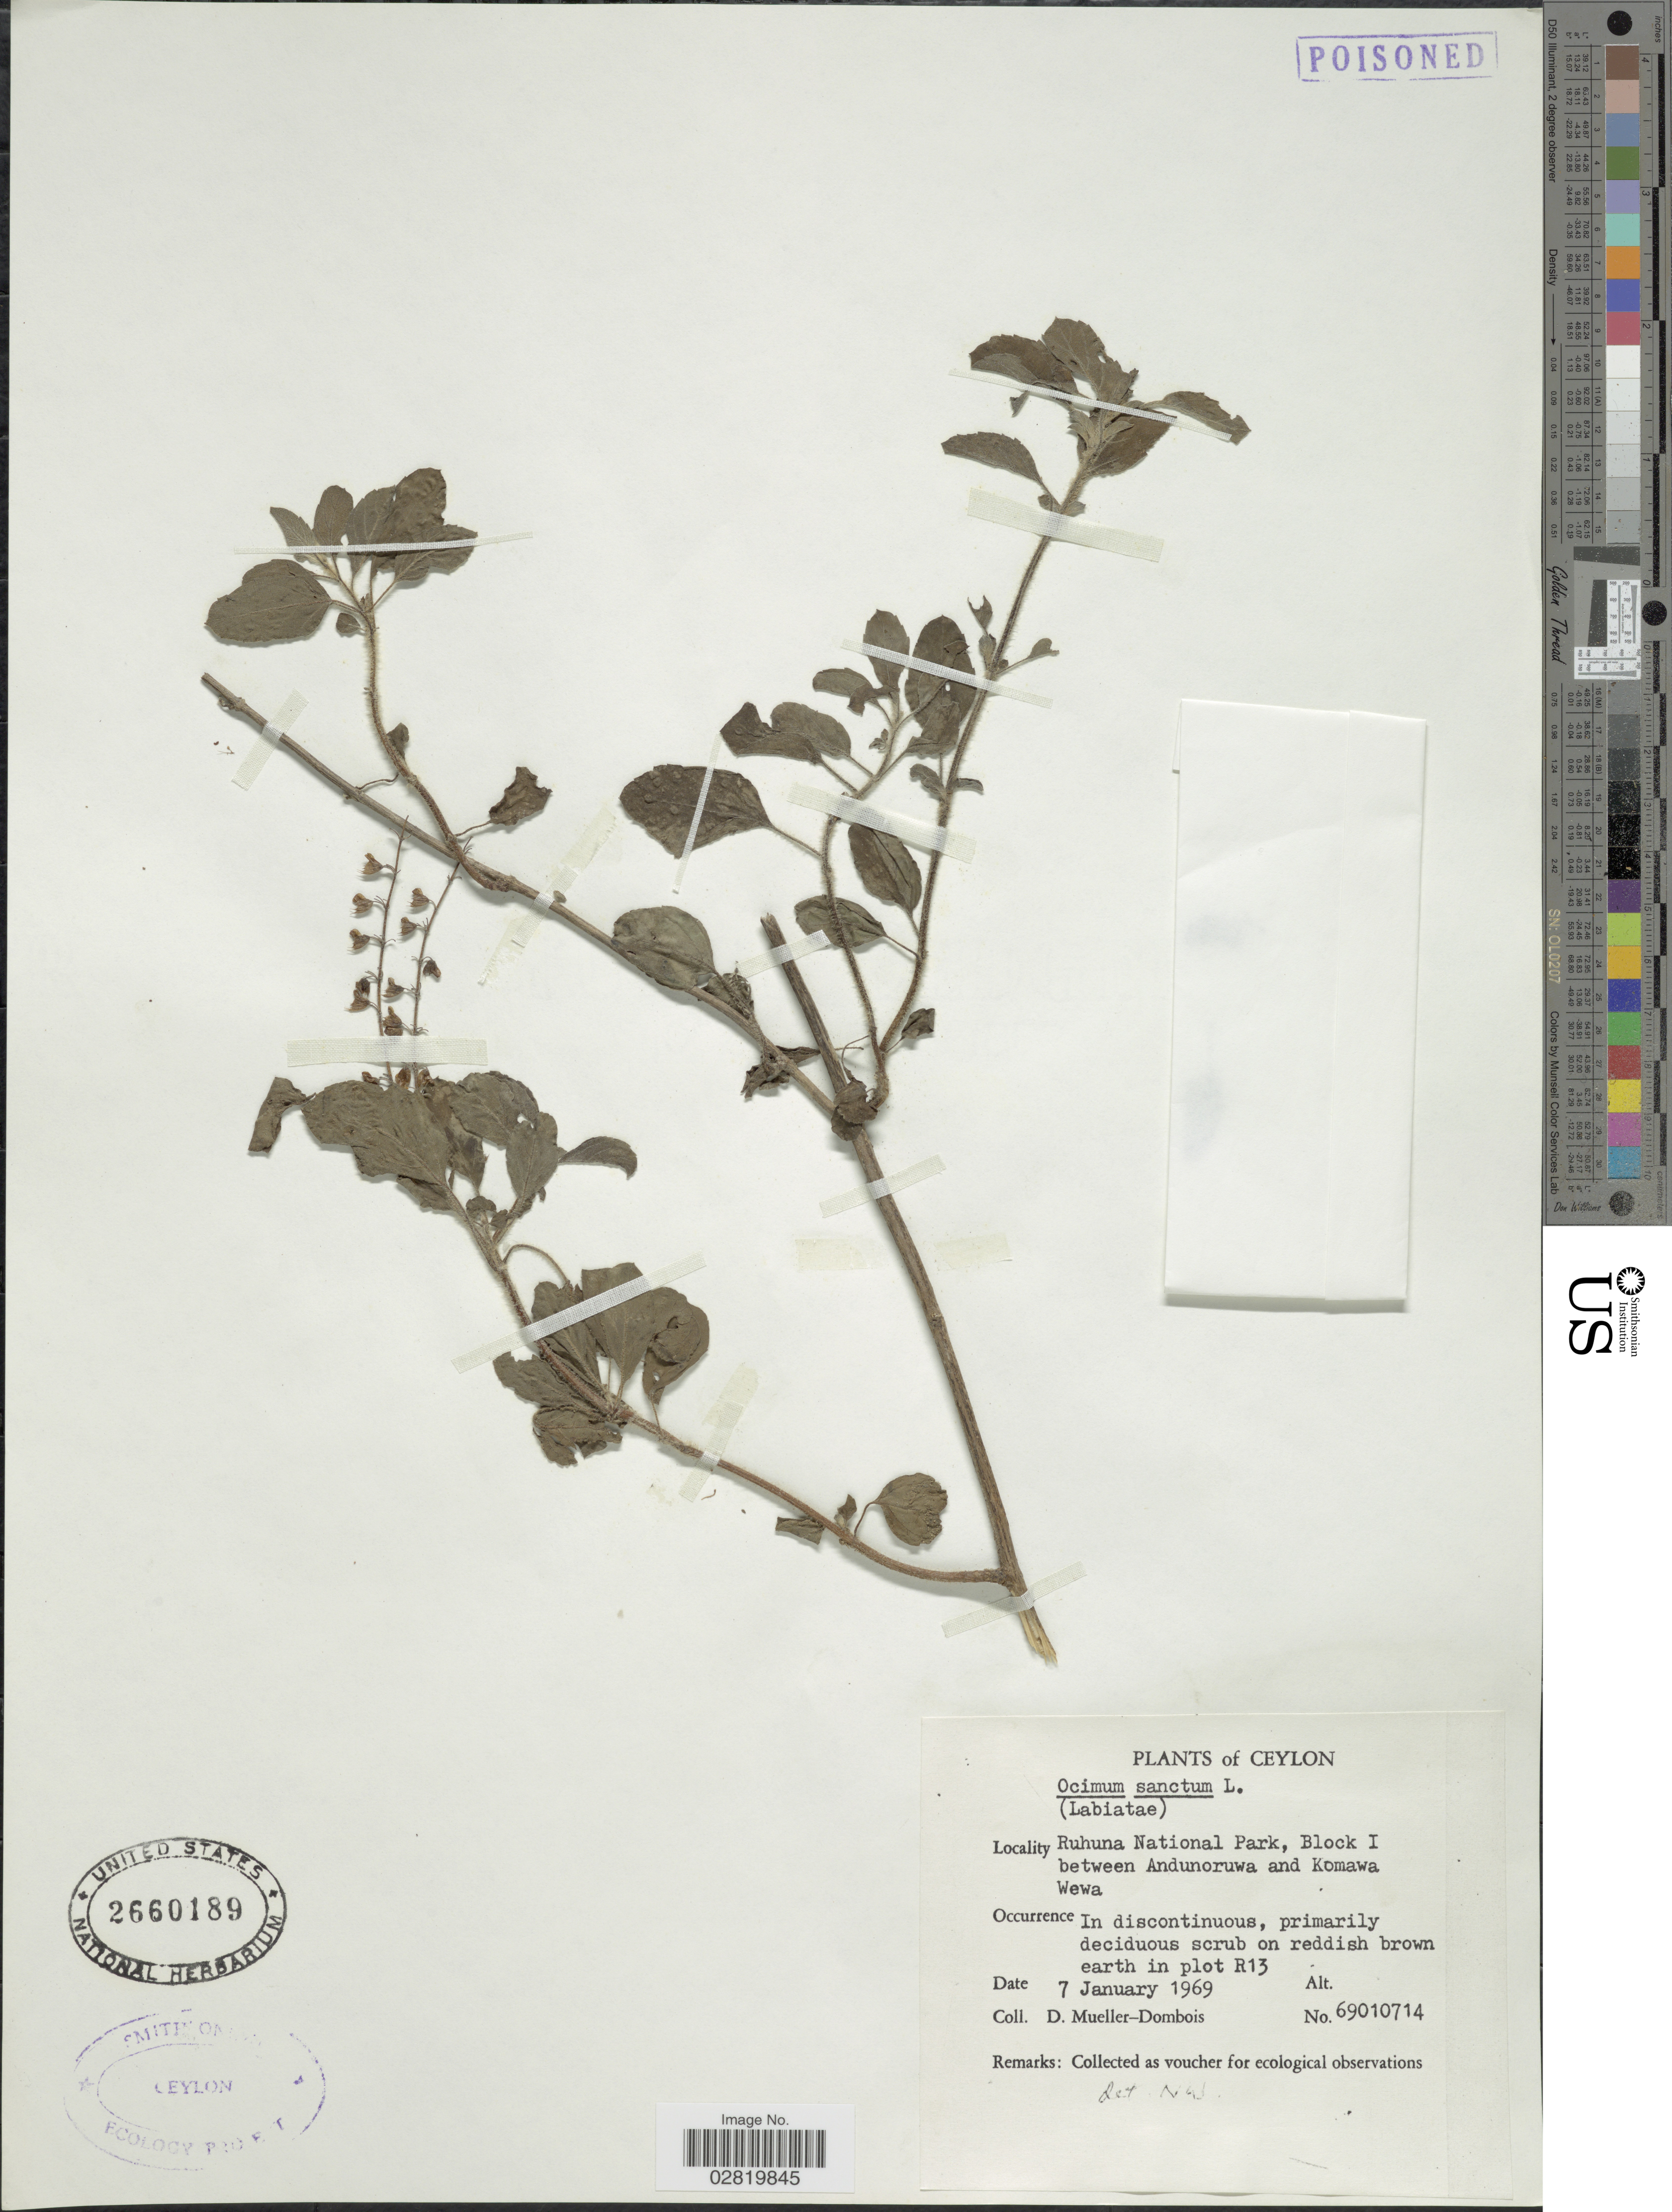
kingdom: Plantae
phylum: Tracheophyta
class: Magnoliopsida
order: Lamiales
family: Lamiaceae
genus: Ocimum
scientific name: Ocimum sanctum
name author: L.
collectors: D. Mueller-Dombois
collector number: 69010714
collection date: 1969-01-07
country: Sri Lanka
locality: Ceylon, Ruhuna National Park, Block I between Andunoruwa and Komawa Wewa, Plot R13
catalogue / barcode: US 2660189